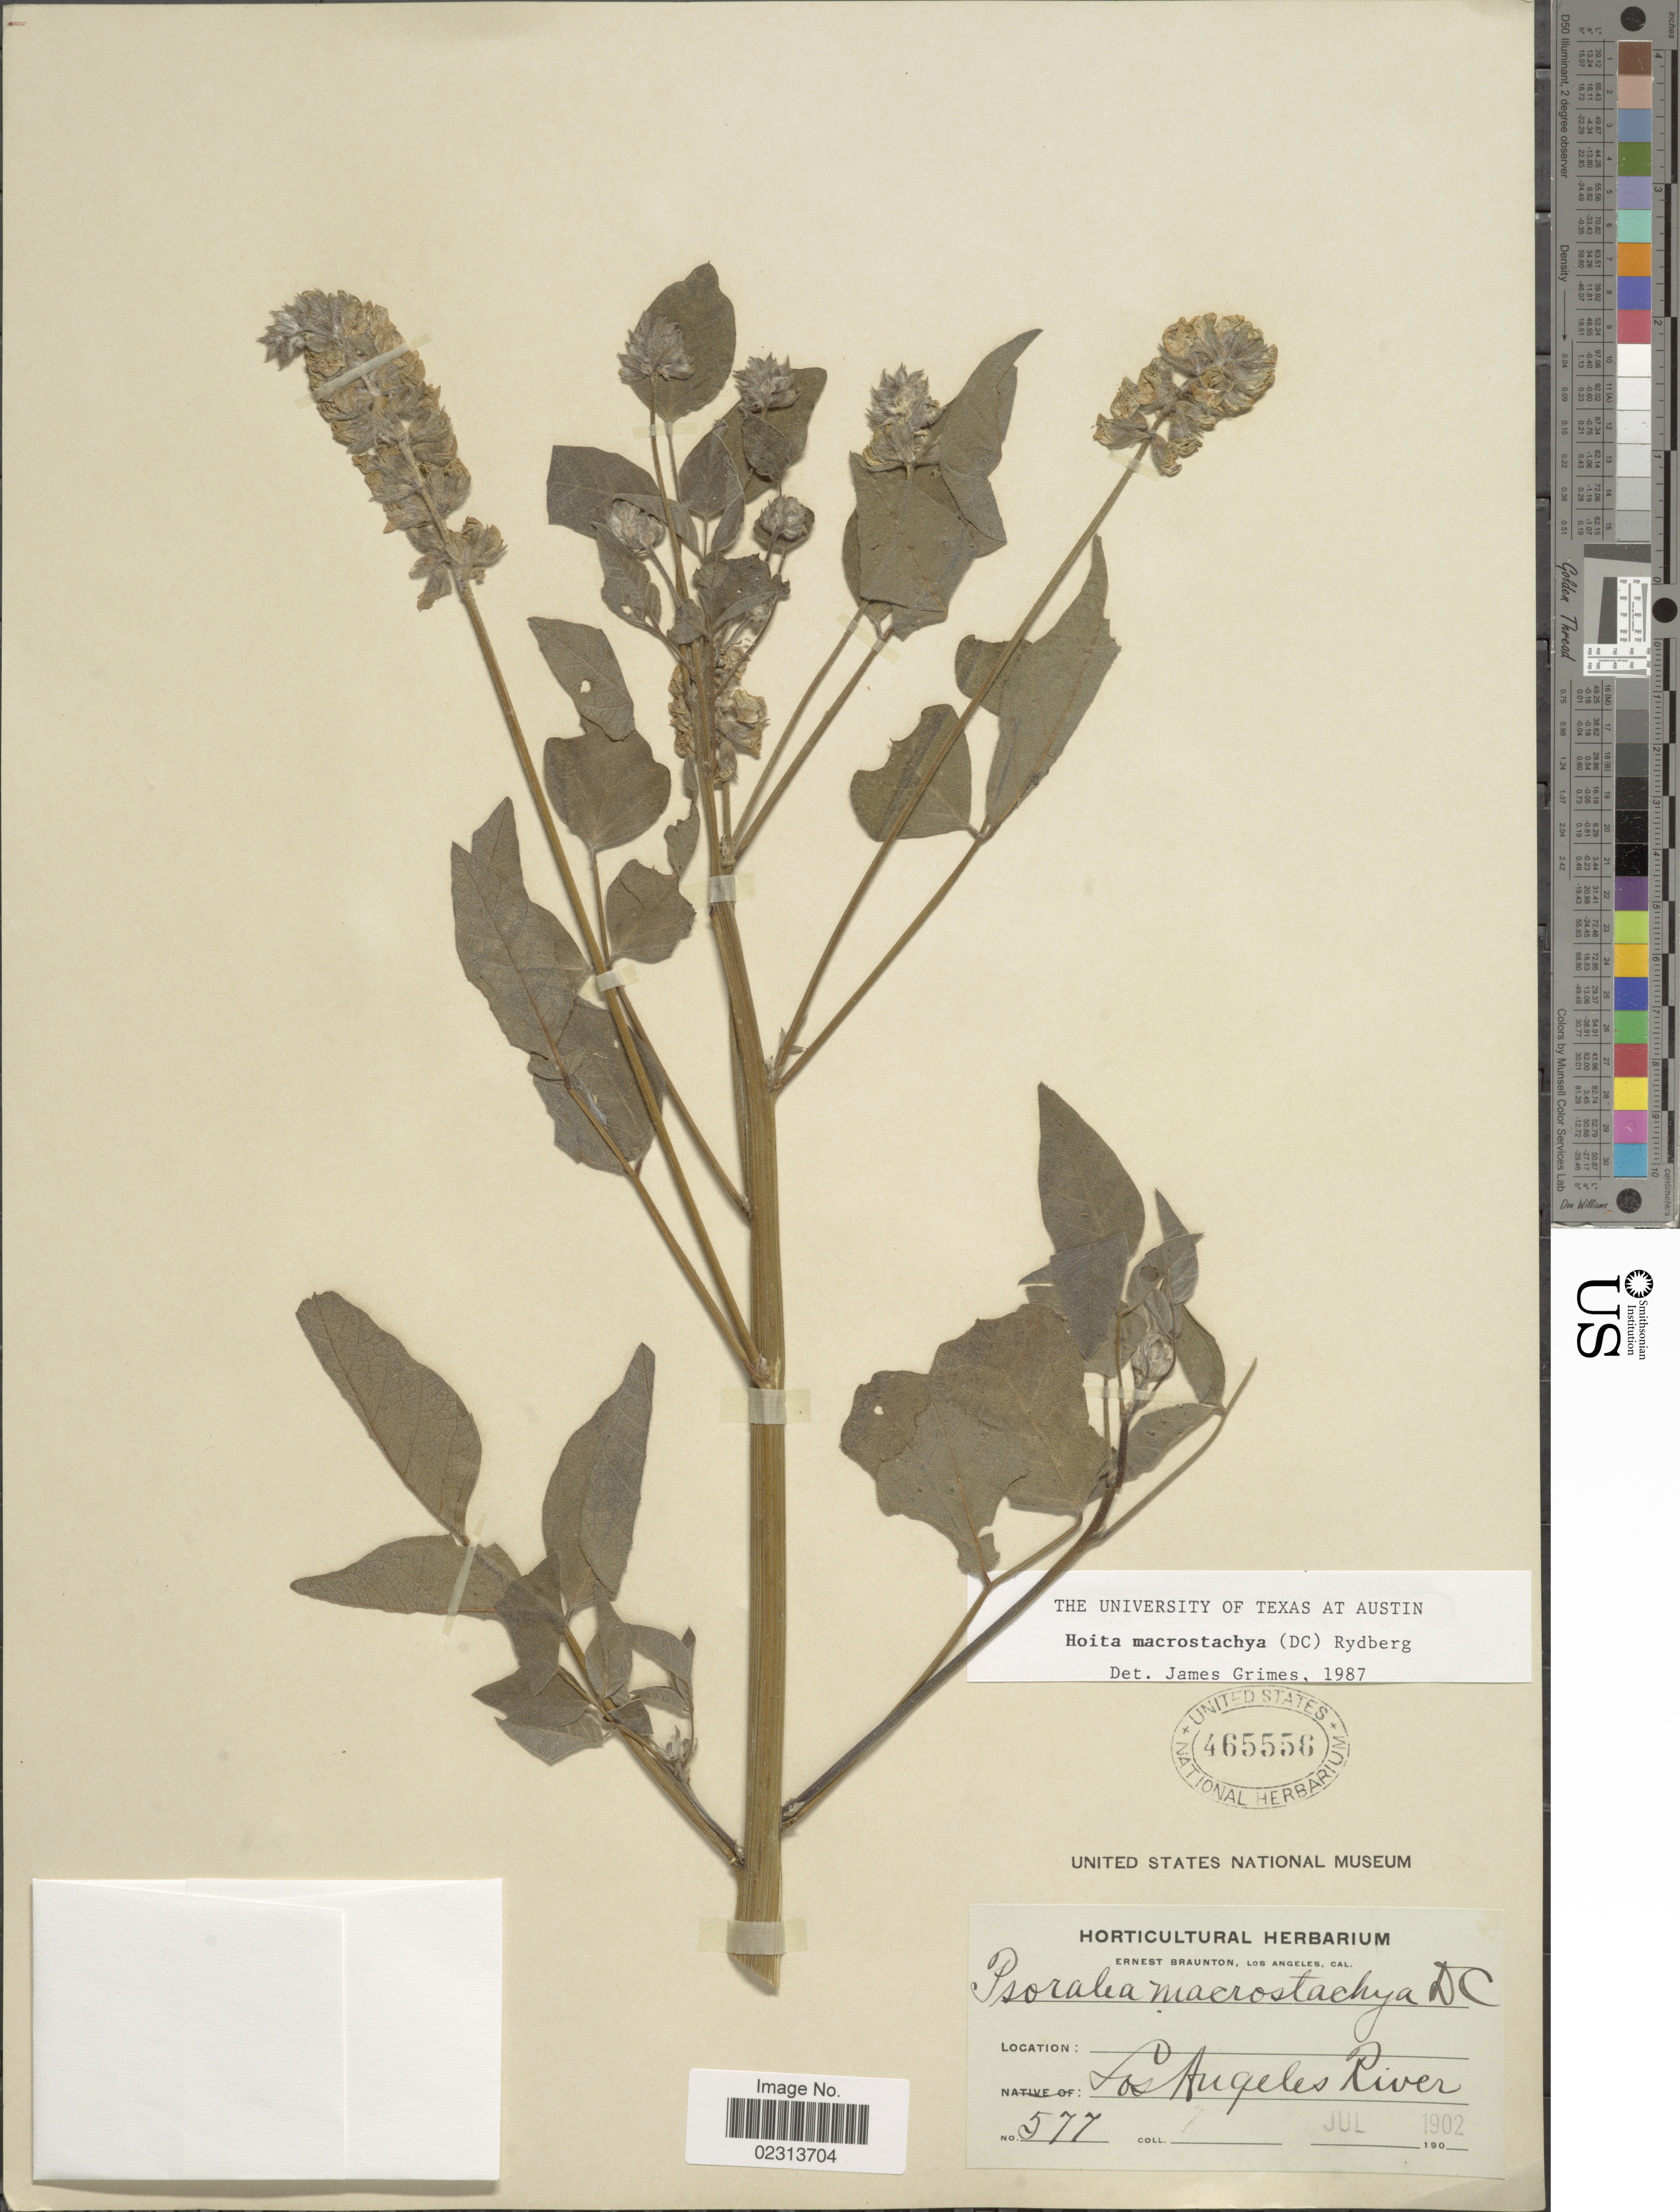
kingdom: Plantae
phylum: Tracheophyta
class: Magnoliopsida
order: Fabales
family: Fabaceae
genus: Hoita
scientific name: Hoita macrostachya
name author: (DC.) Rydb.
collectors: E. Braunton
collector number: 577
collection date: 1902-07-07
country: United States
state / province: California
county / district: Los Angeles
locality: Los Angeles River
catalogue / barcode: US 465556